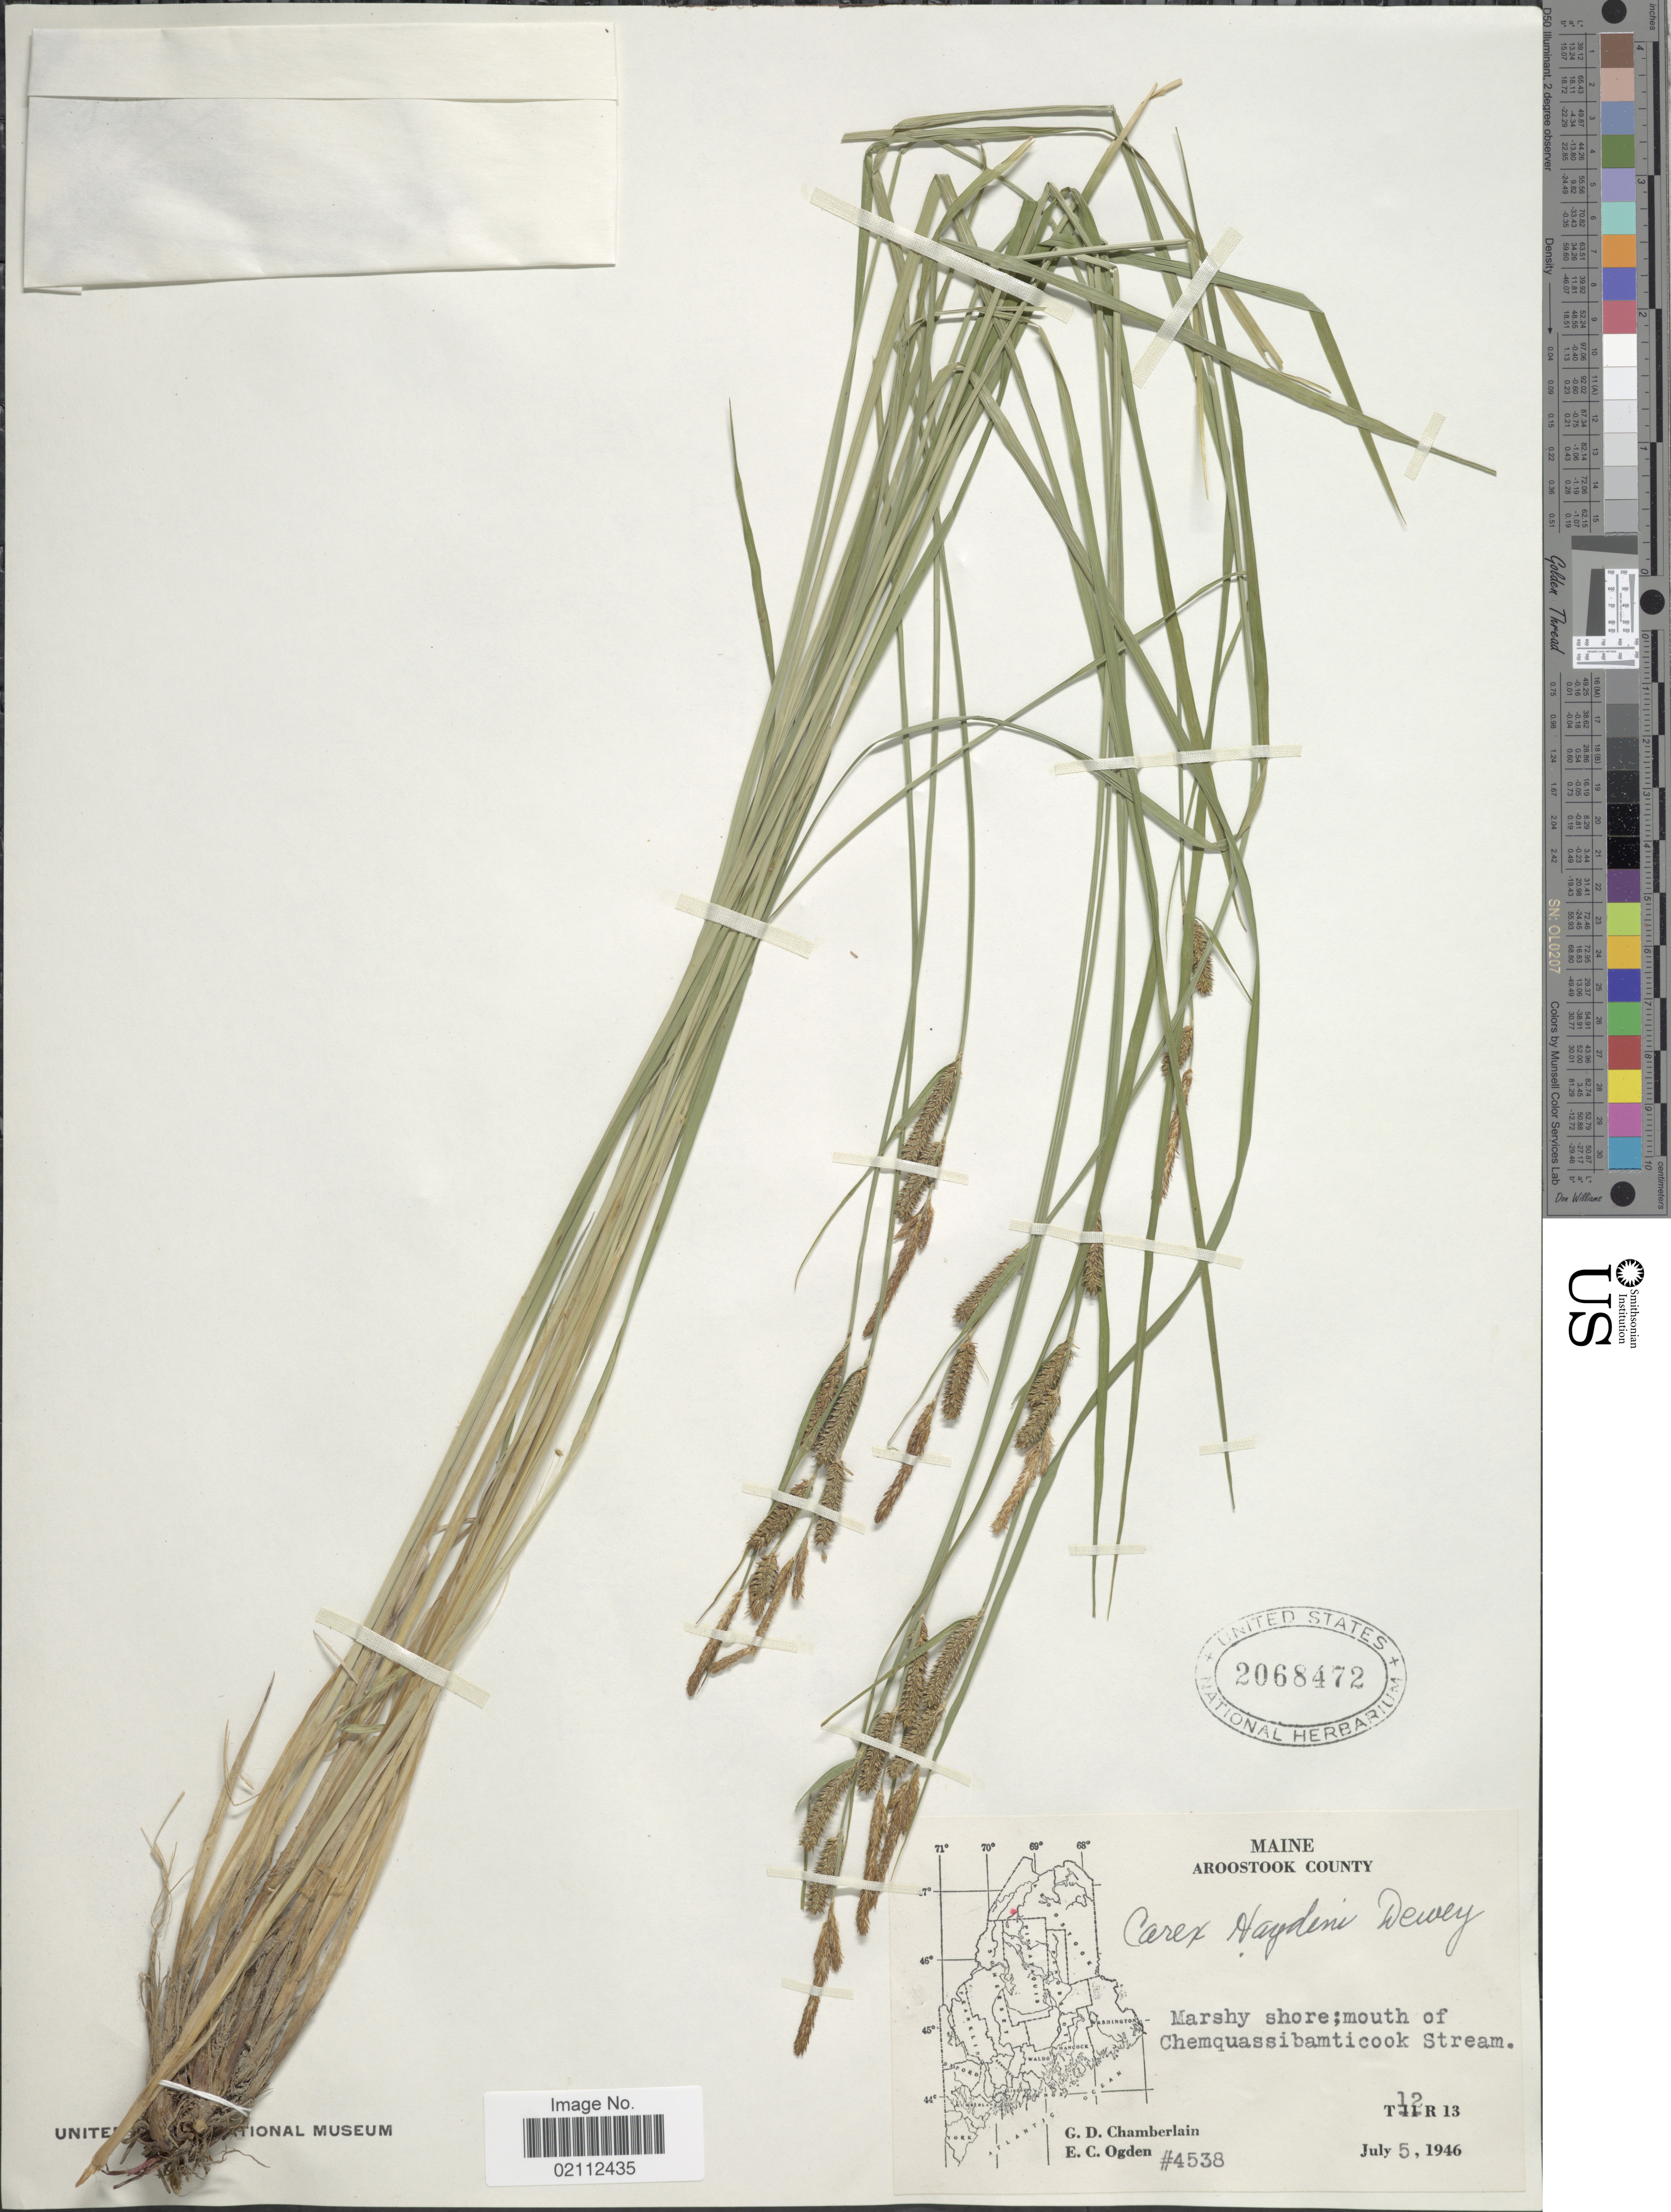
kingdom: Plantae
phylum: Tracheophyta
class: Liliopsida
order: Poales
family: Cyperaceae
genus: Carex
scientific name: Carex haydenii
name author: Dewey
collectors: G. D. Chamberlain & E. Ogden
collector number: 4538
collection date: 1946-07-05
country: United States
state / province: Maine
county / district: Aroostook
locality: Mouth of Chemquassibamticook Stream. T12R 13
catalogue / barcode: US 2068472